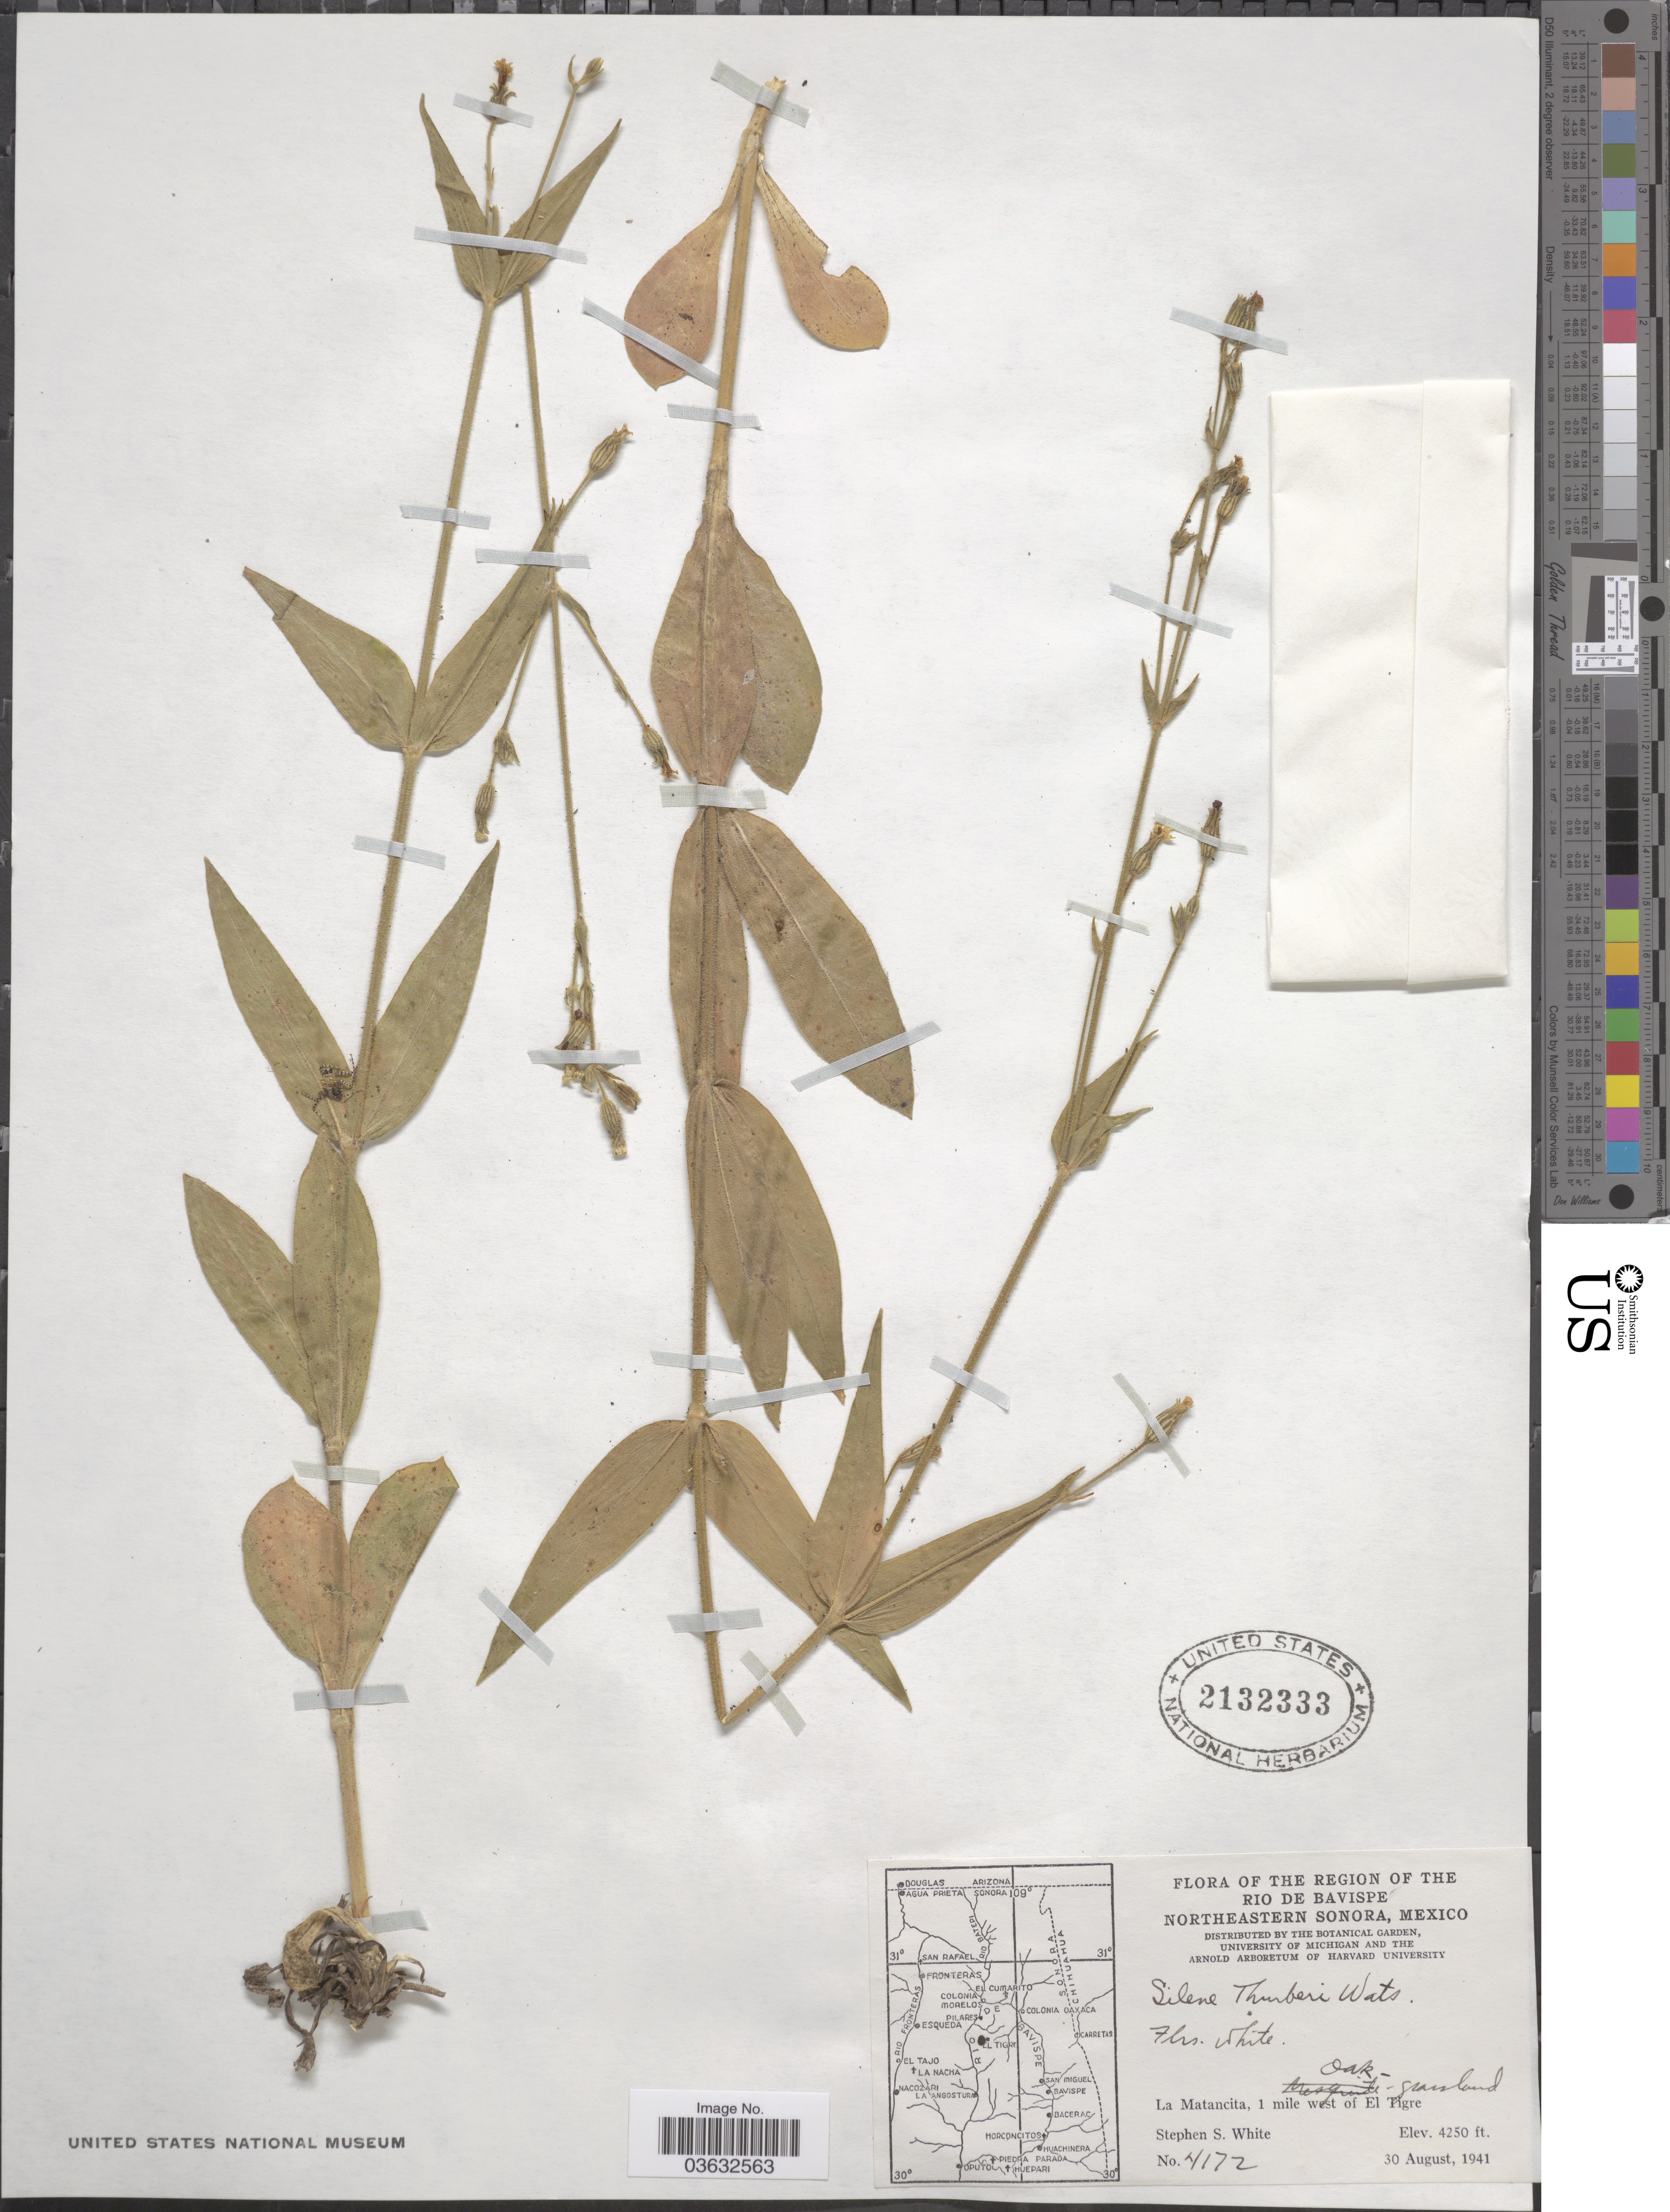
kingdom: Plantae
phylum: Tracheophyta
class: Magnoliopsida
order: Caryophyllales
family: Caryophyllaceae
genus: Silene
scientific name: Silene thurberi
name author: S. Watson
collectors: S. S. White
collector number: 4172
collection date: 1941-08-30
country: Mexico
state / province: Sonora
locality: The Region of the Rio de Bavispe. Northeastern Sonora. La Matancita, 1 mile west of El Tigre.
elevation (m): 1295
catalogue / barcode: US 2132333